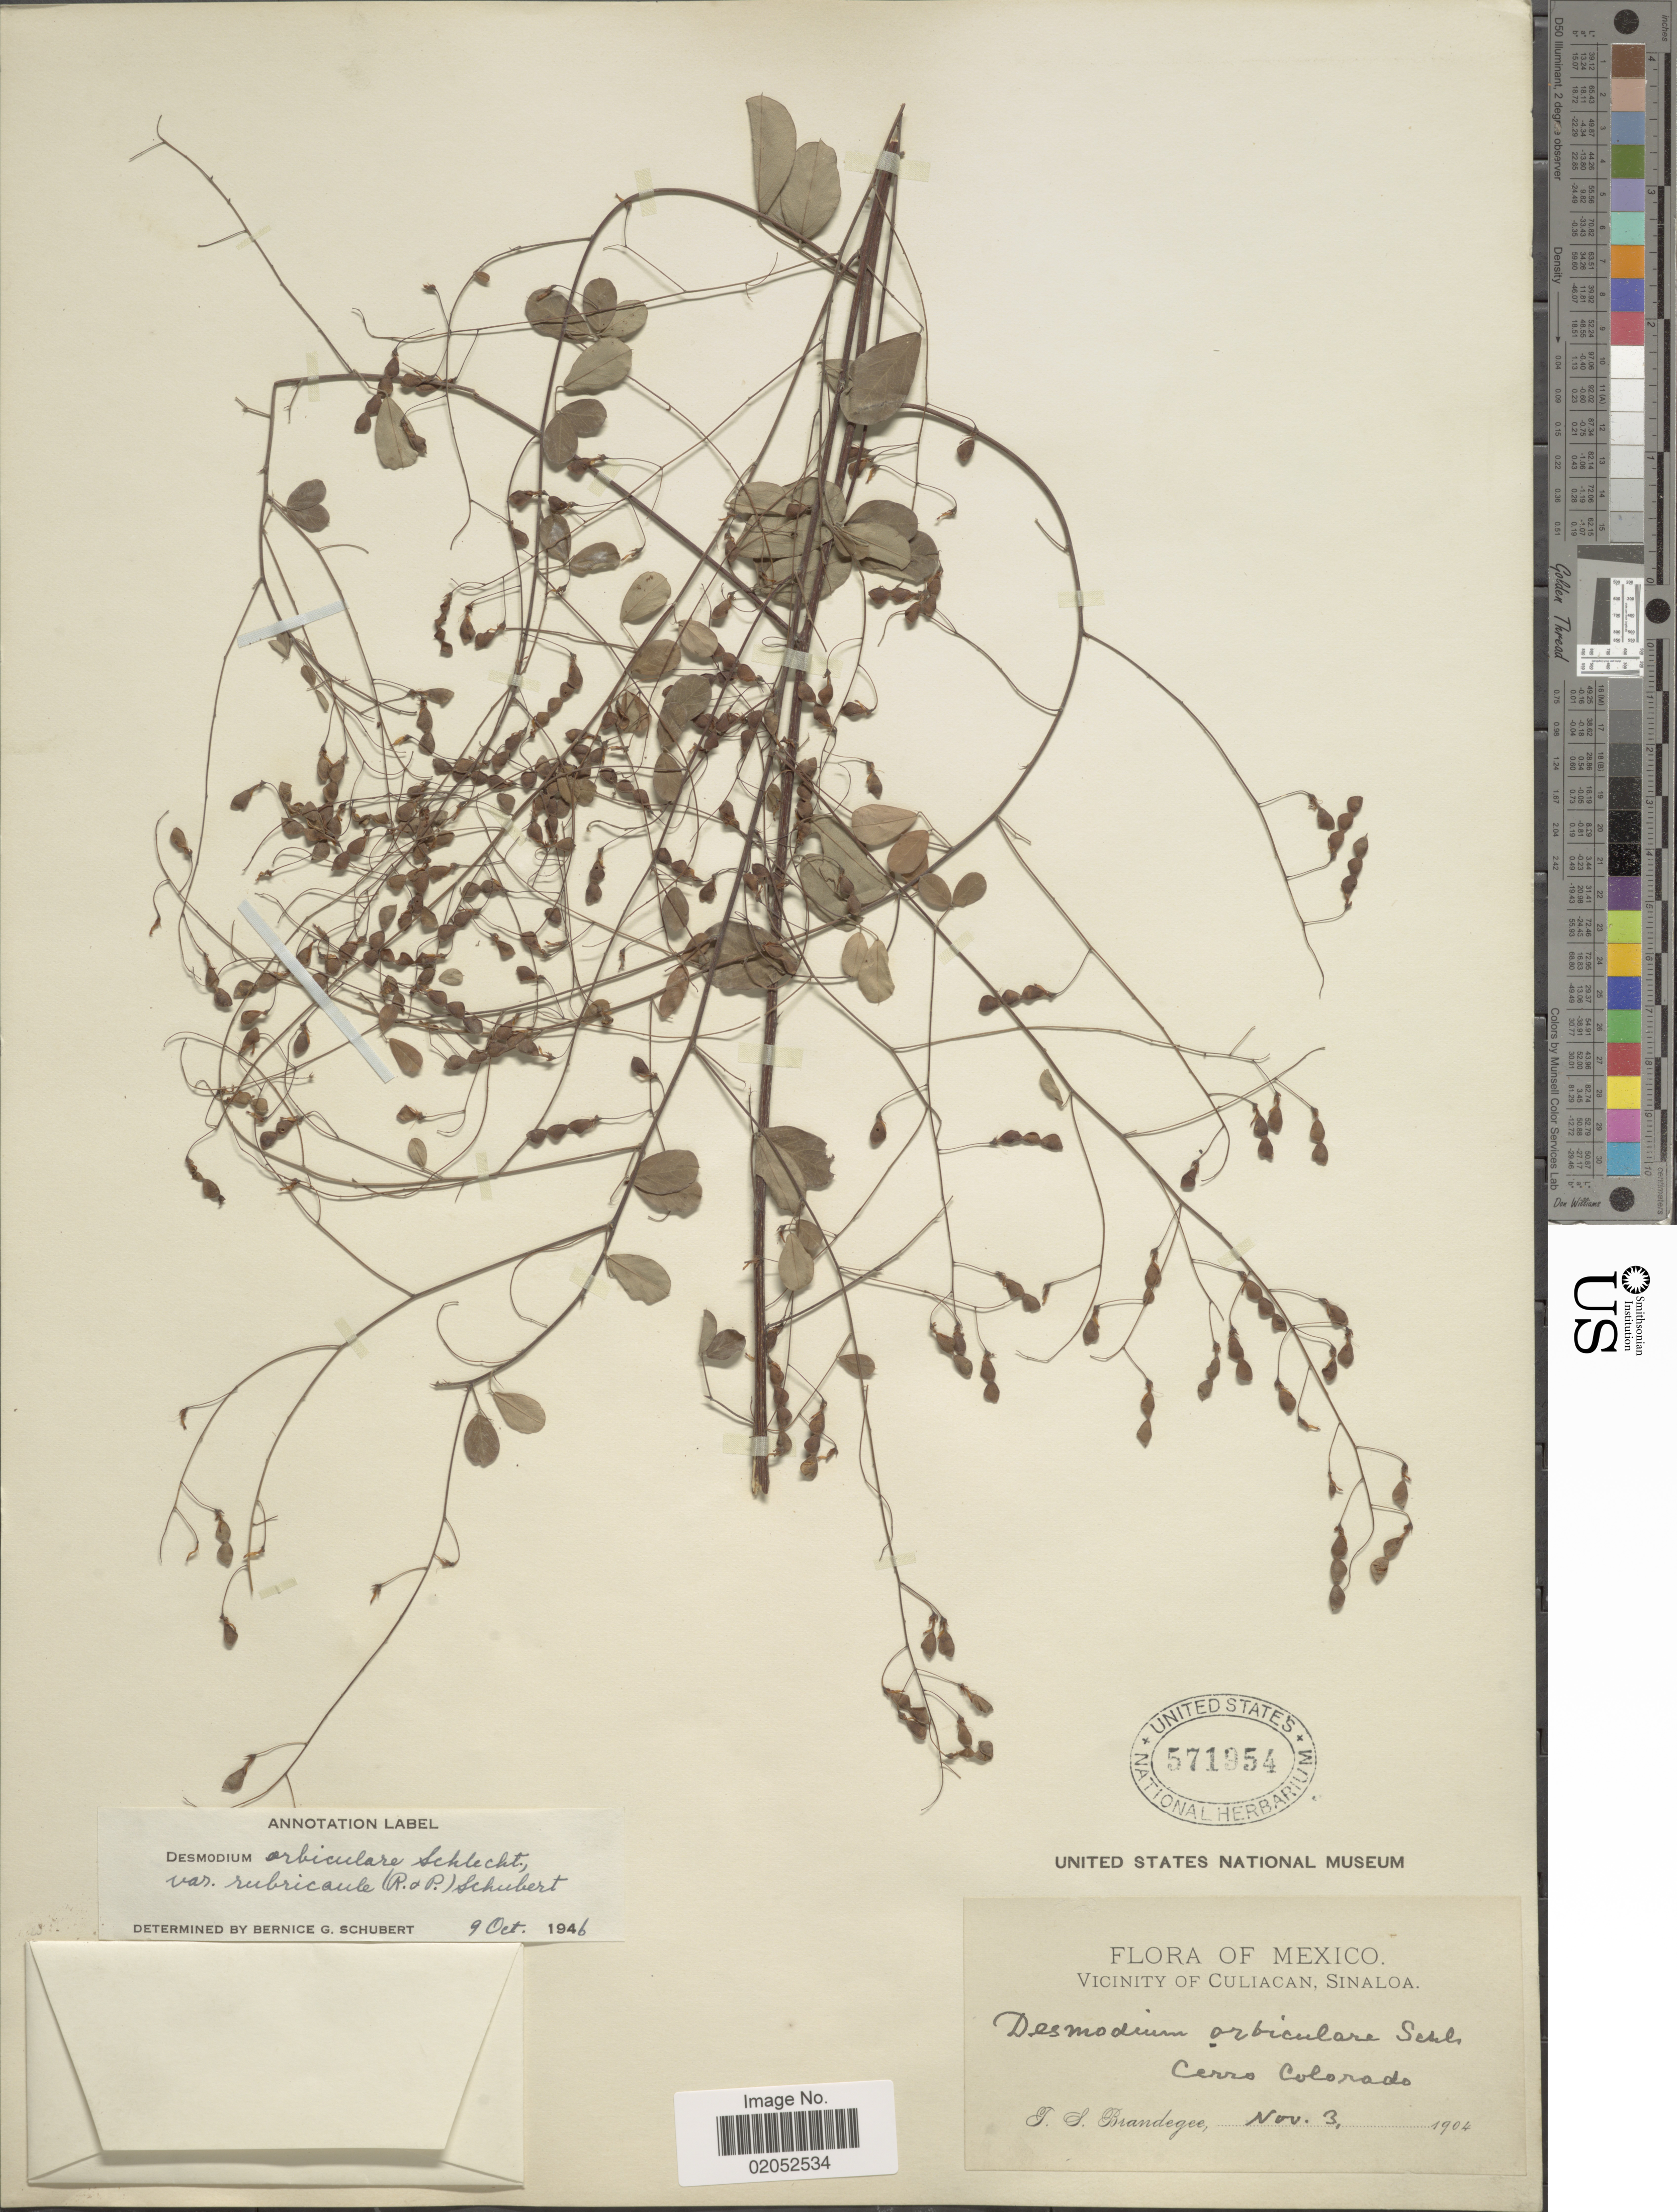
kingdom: Plantae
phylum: Tracheophyta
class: Magnoliopsida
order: Fabales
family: Fabaceae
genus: Desmodium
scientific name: Desmodium orbiculare var. rubricaule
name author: Schltdl.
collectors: T. S. Brandegee (herbarium)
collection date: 1904-11-03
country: Mexico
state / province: Sinaloa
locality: Mexico, Vicinity of Culian, Sinaloa, Cerro Colorado.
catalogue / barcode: US 571954